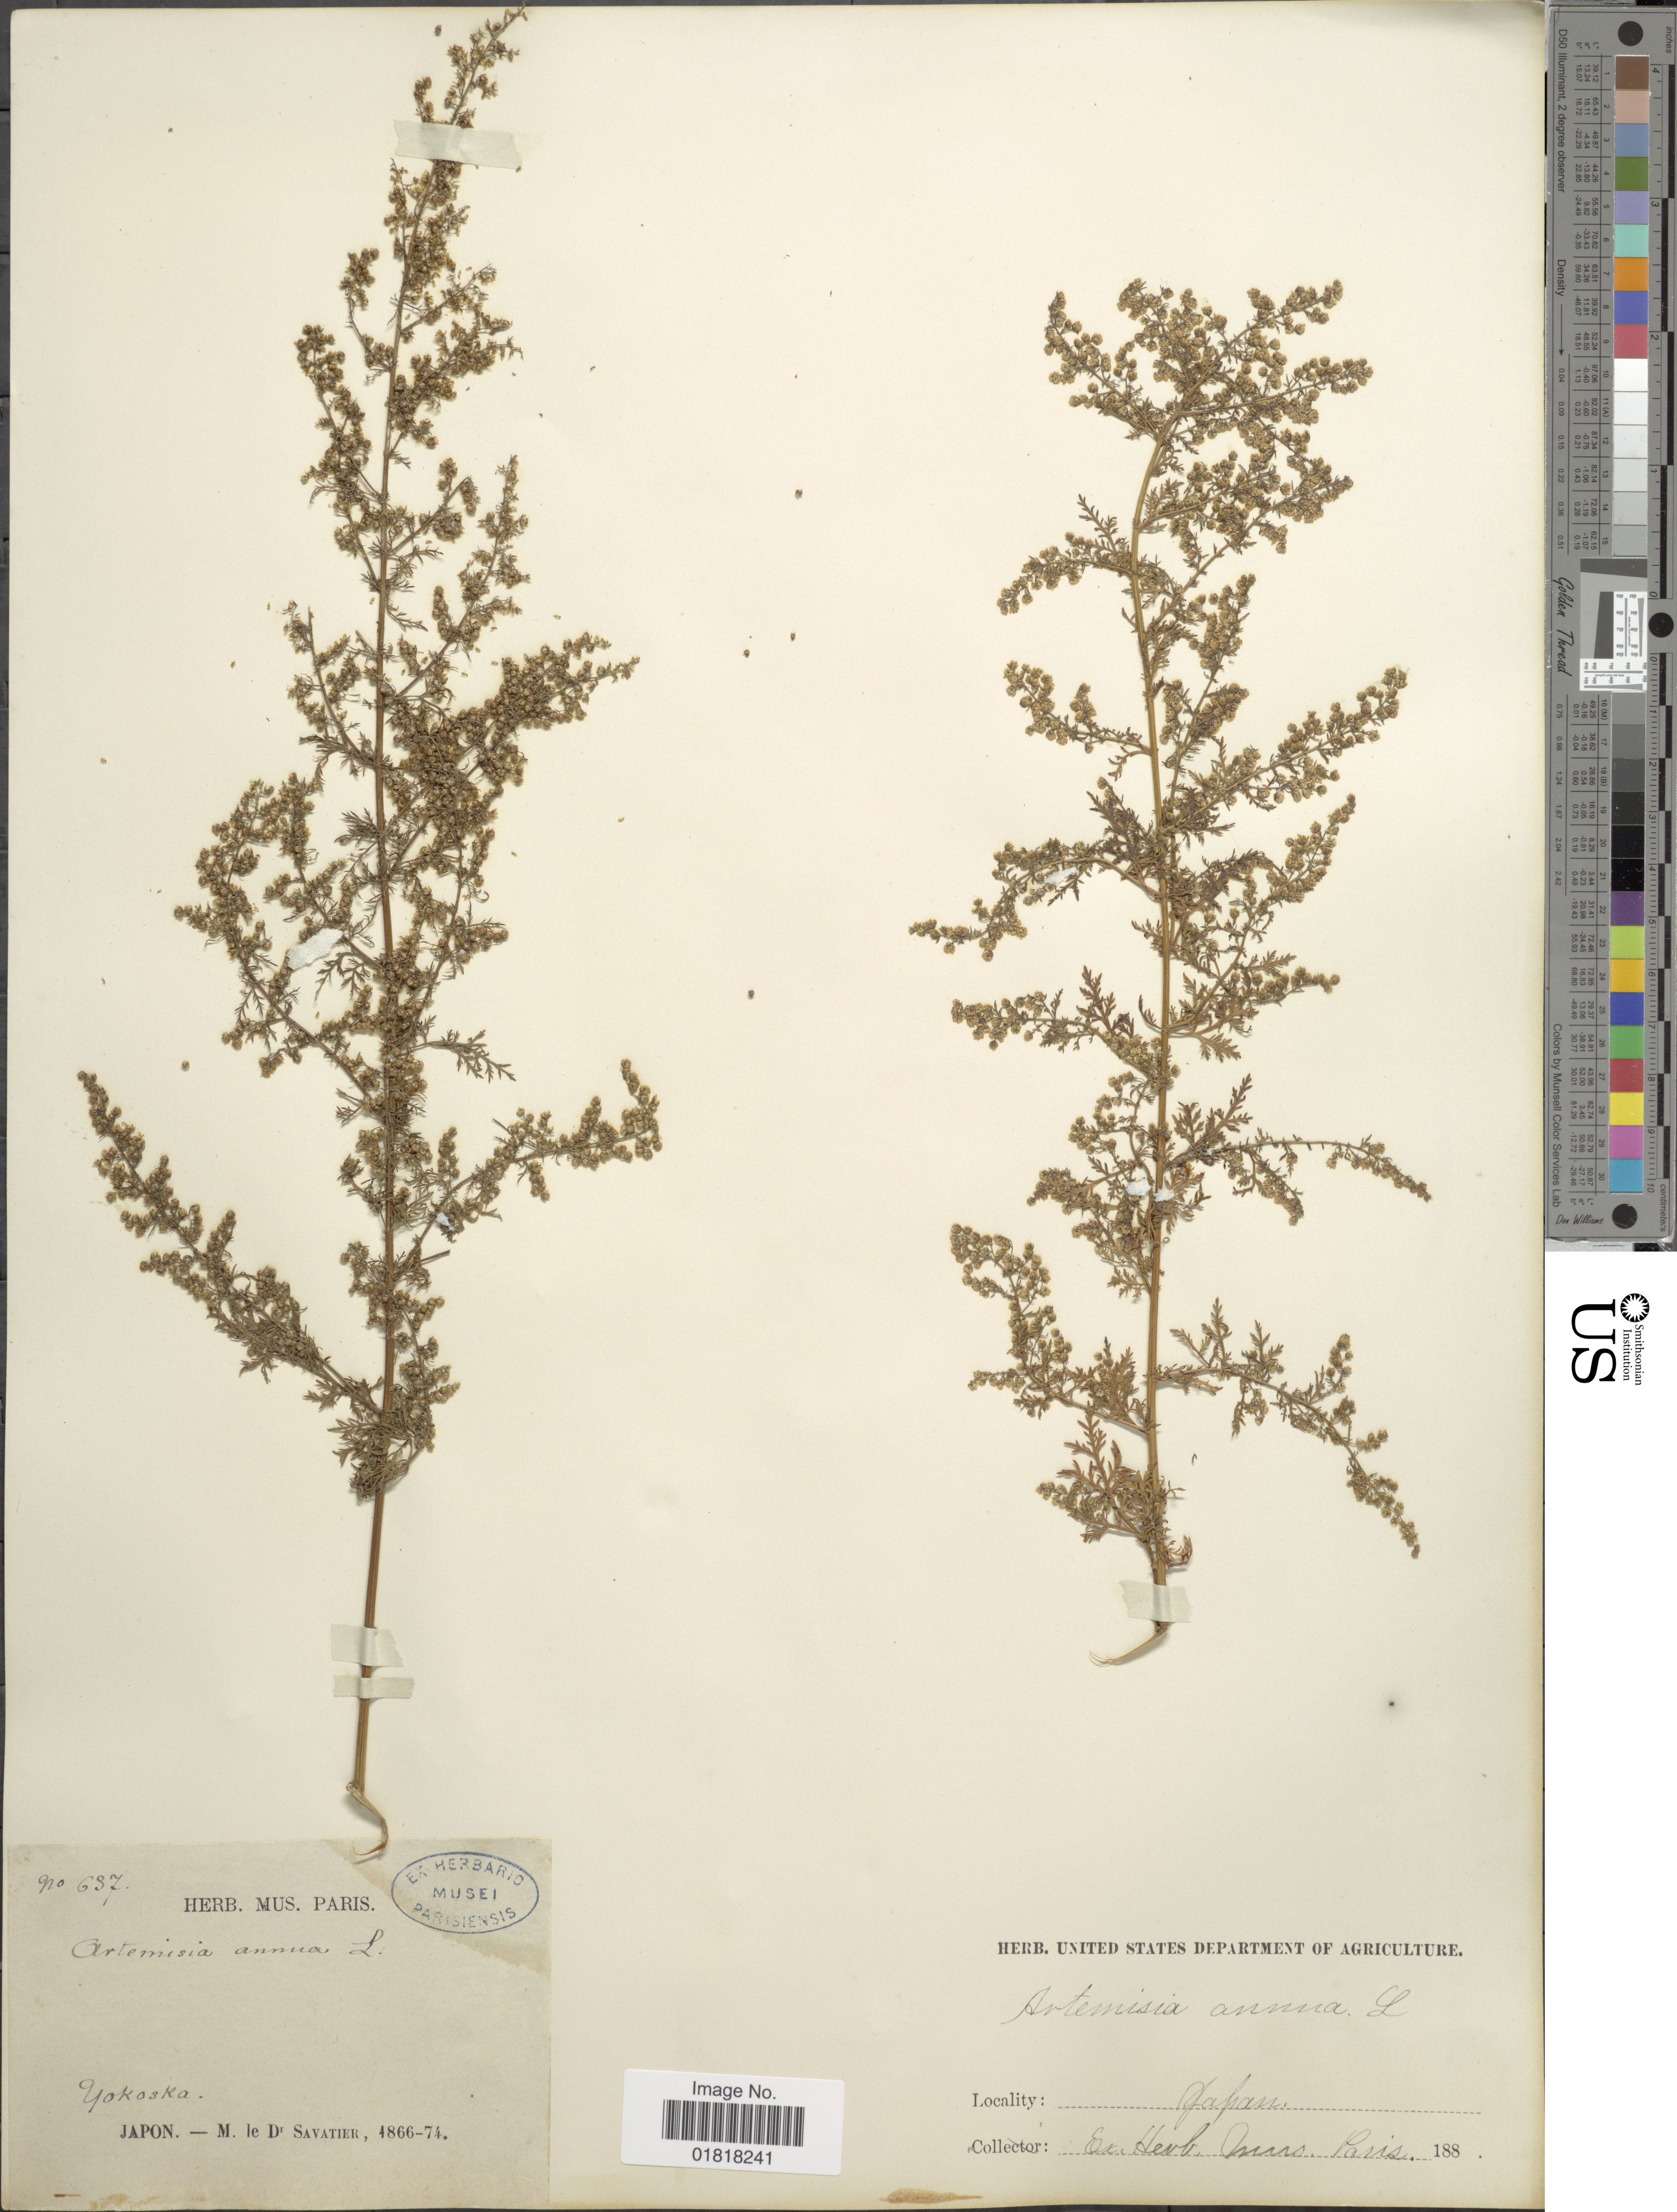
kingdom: Plantae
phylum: Tracheophyta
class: Magnoliopsida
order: Asterales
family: Asteraceae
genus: Artemisia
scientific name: Artemisia annua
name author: L.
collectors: ex herb. Mus. Paris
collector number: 637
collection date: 1866/1874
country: Japan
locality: Yokoska